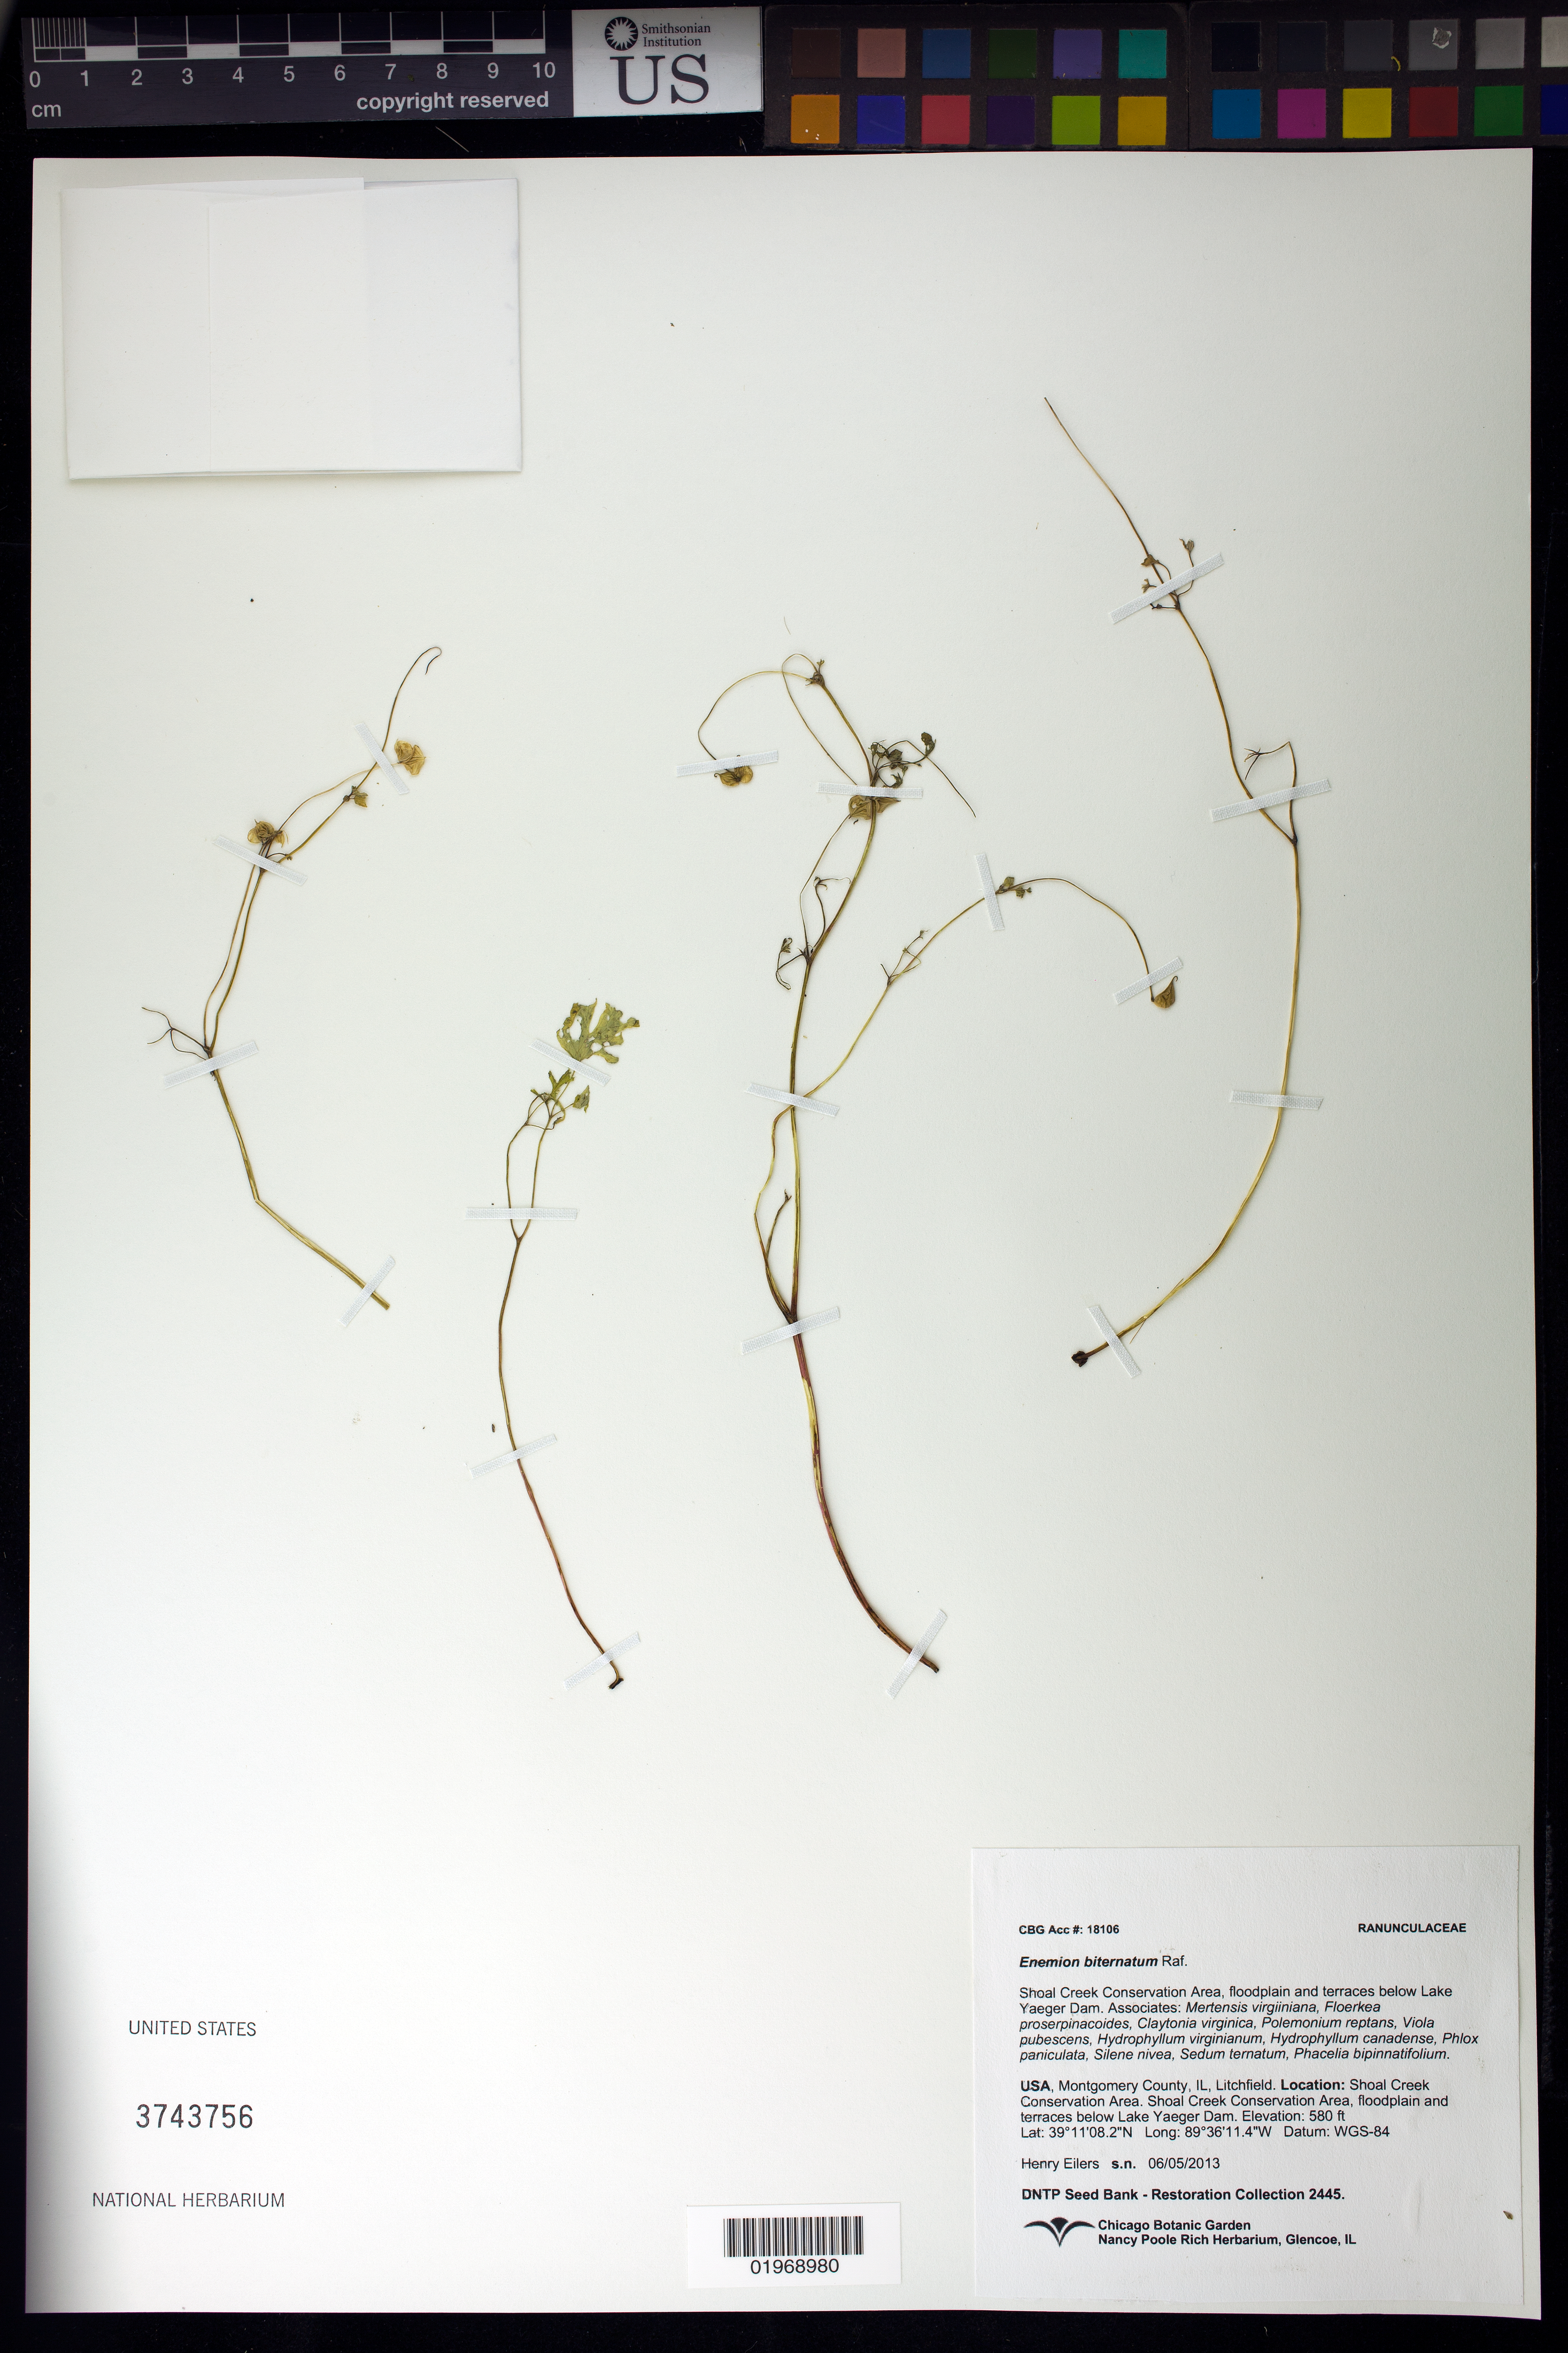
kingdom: Plantae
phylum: Tracheophyta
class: Magnoliopsida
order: Ranunculales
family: Ranunculaceae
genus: Enemion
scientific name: Enemion biternatum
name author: (Torr. & A. Gray) Raf.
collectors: H. Eilers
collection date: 2013-06-05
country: United States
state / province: Illinois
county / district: Montgomery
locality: Litchfield, floodplain and terraces below Lake Yaeger dam, Shoal Creek Conservation area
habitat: Floodplain and terraces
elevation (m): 177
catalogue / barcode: US 3743756